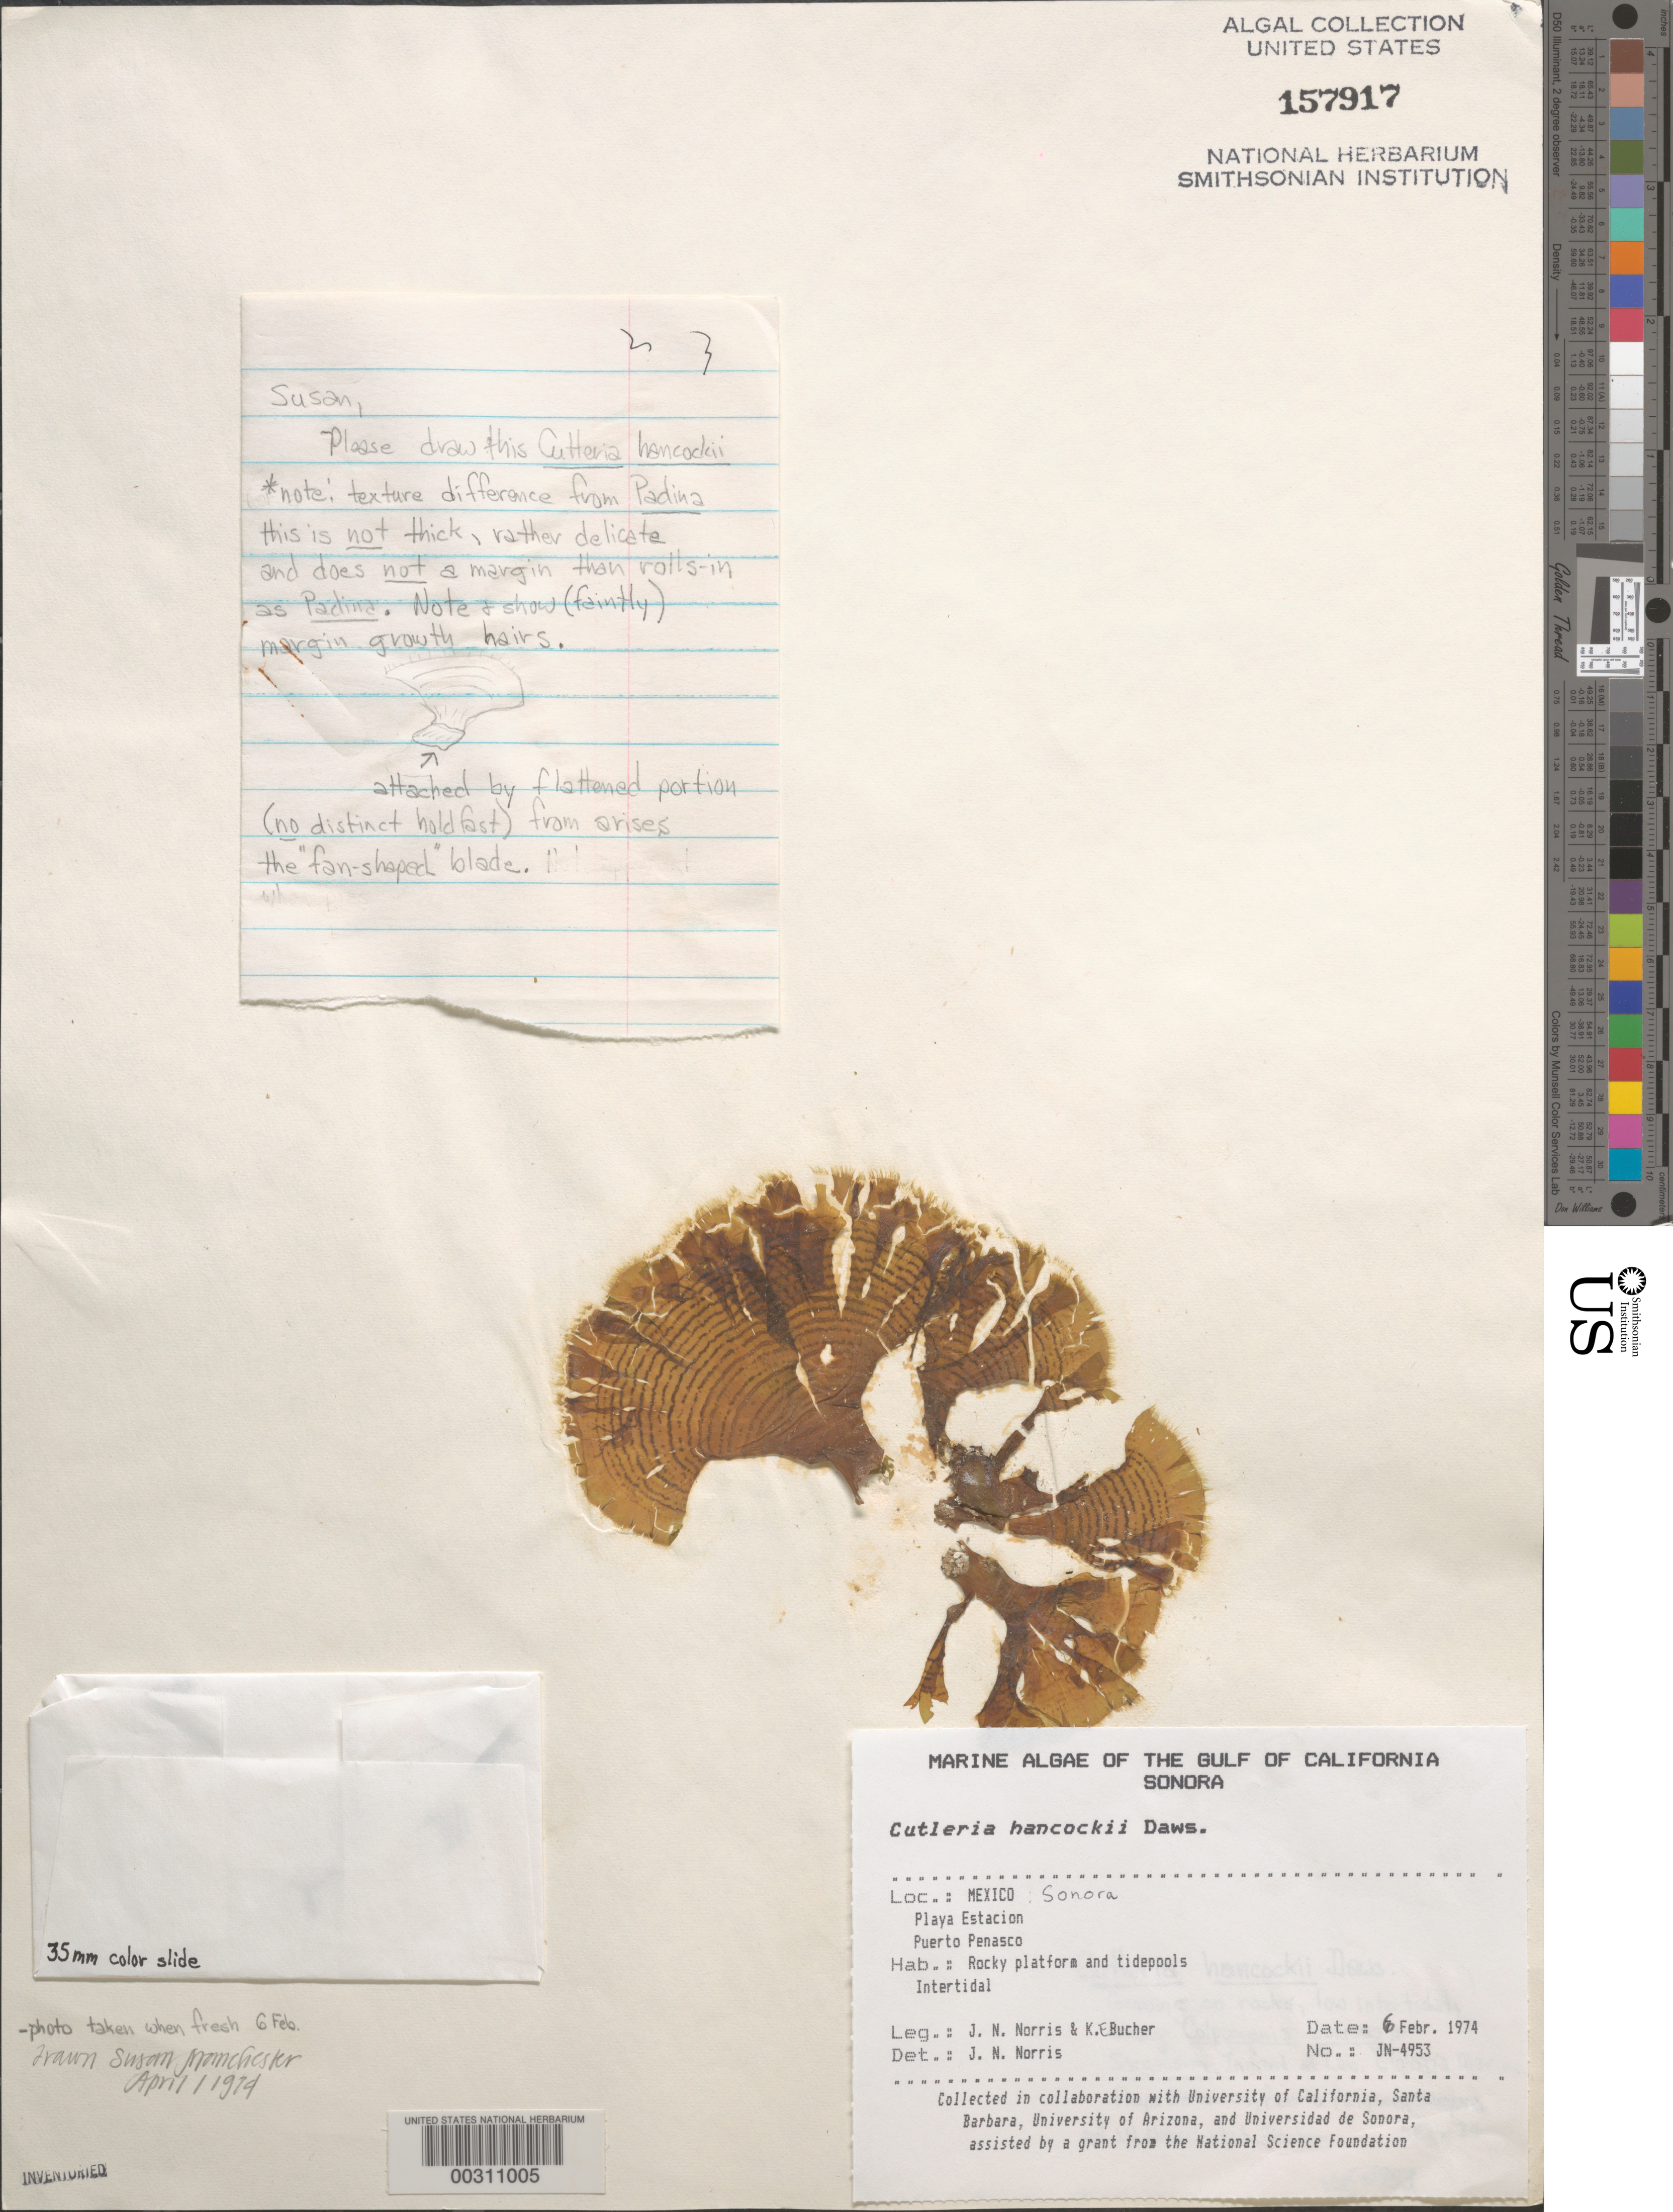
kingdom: Chromista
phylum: Ochrophyta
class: Phaeophyceae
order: Cutleriales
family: Cutleriaceae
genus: Cutleria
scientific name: Cutleria hancockii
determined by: Norris, James N.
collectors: J. N. Norris & K. E. Bucher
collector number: JN-4953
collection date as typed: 06 Feb 1974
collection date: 1974-02-06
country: Mexico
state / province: Sonora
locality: Playa Estacion, Puerto Penasco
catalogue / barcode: US 157917